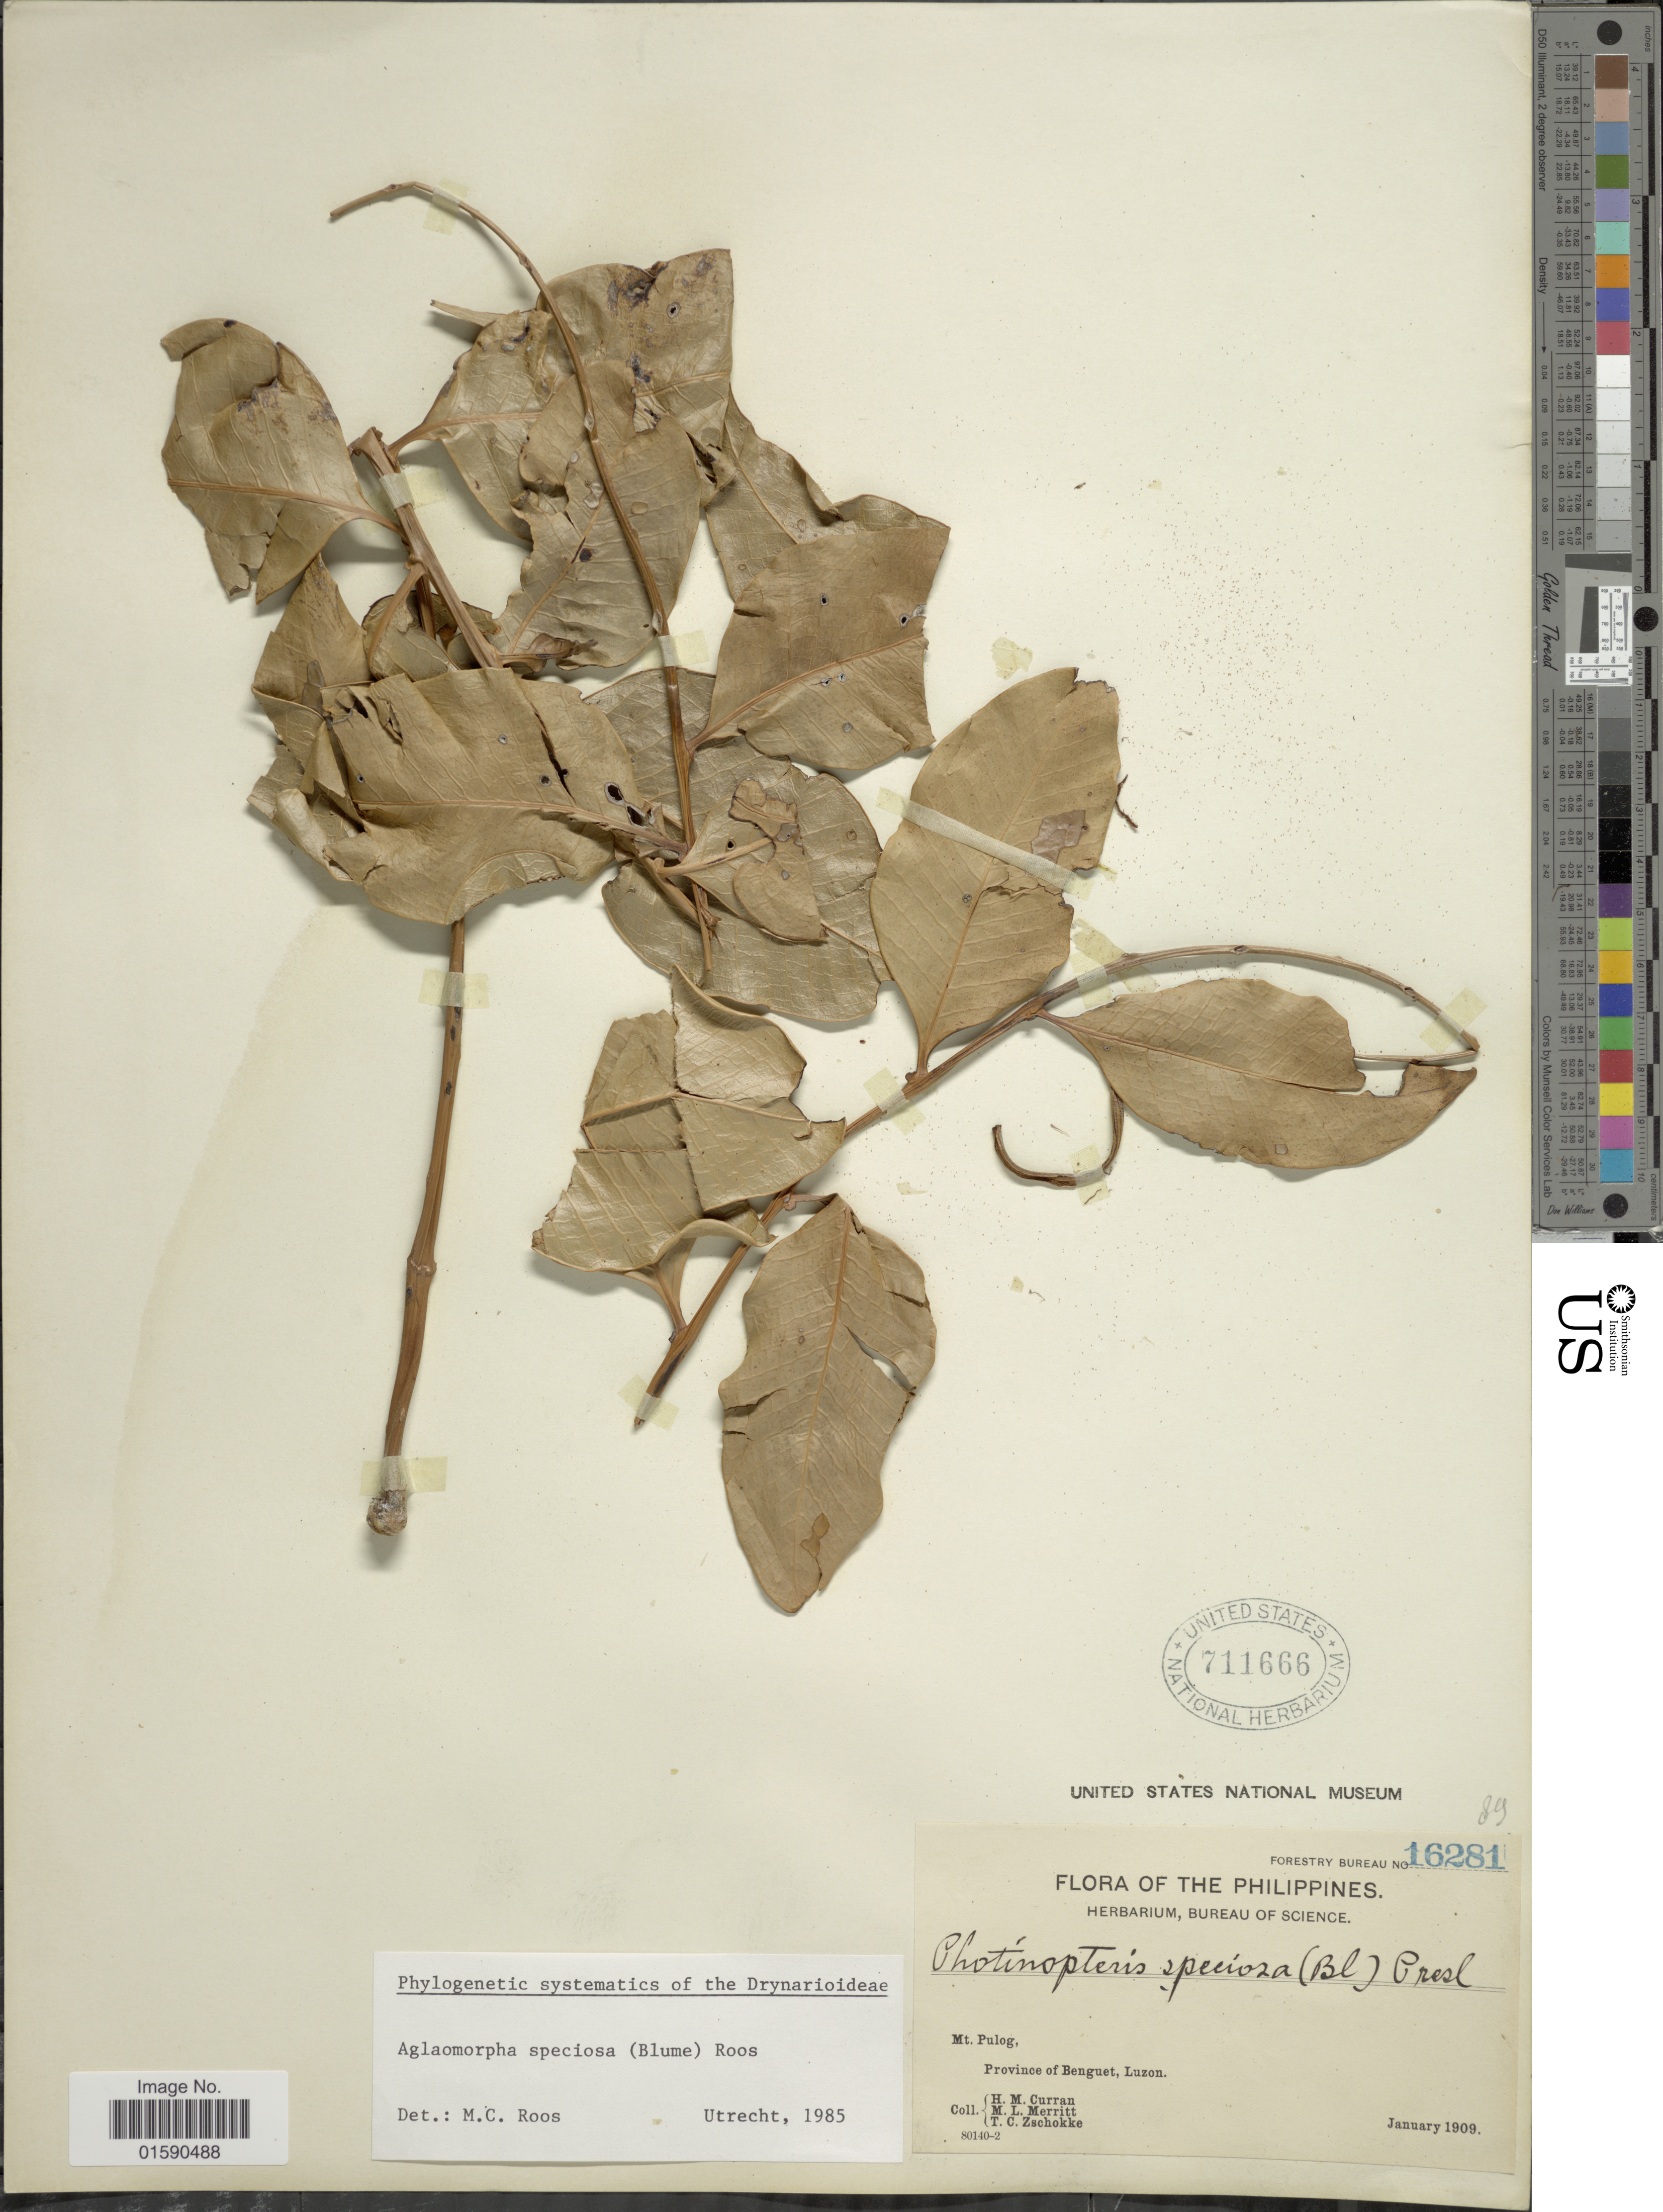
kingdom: Plantae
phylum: Tracheophyta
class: Polypodiopsida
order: Polypodiales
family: Polypodiaceae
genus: Aglaomorpha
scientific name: Aglaomorpha speciosa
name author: (Blume) M.C. Roos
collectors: H. M. Curran, M. L. Merritt & T. C. Zschokke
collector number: Forestry Bureau 16281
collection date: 1909-01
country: Philippines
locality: Mt. Pulog., Province of Benguet, Luzon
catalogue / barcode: US 711666